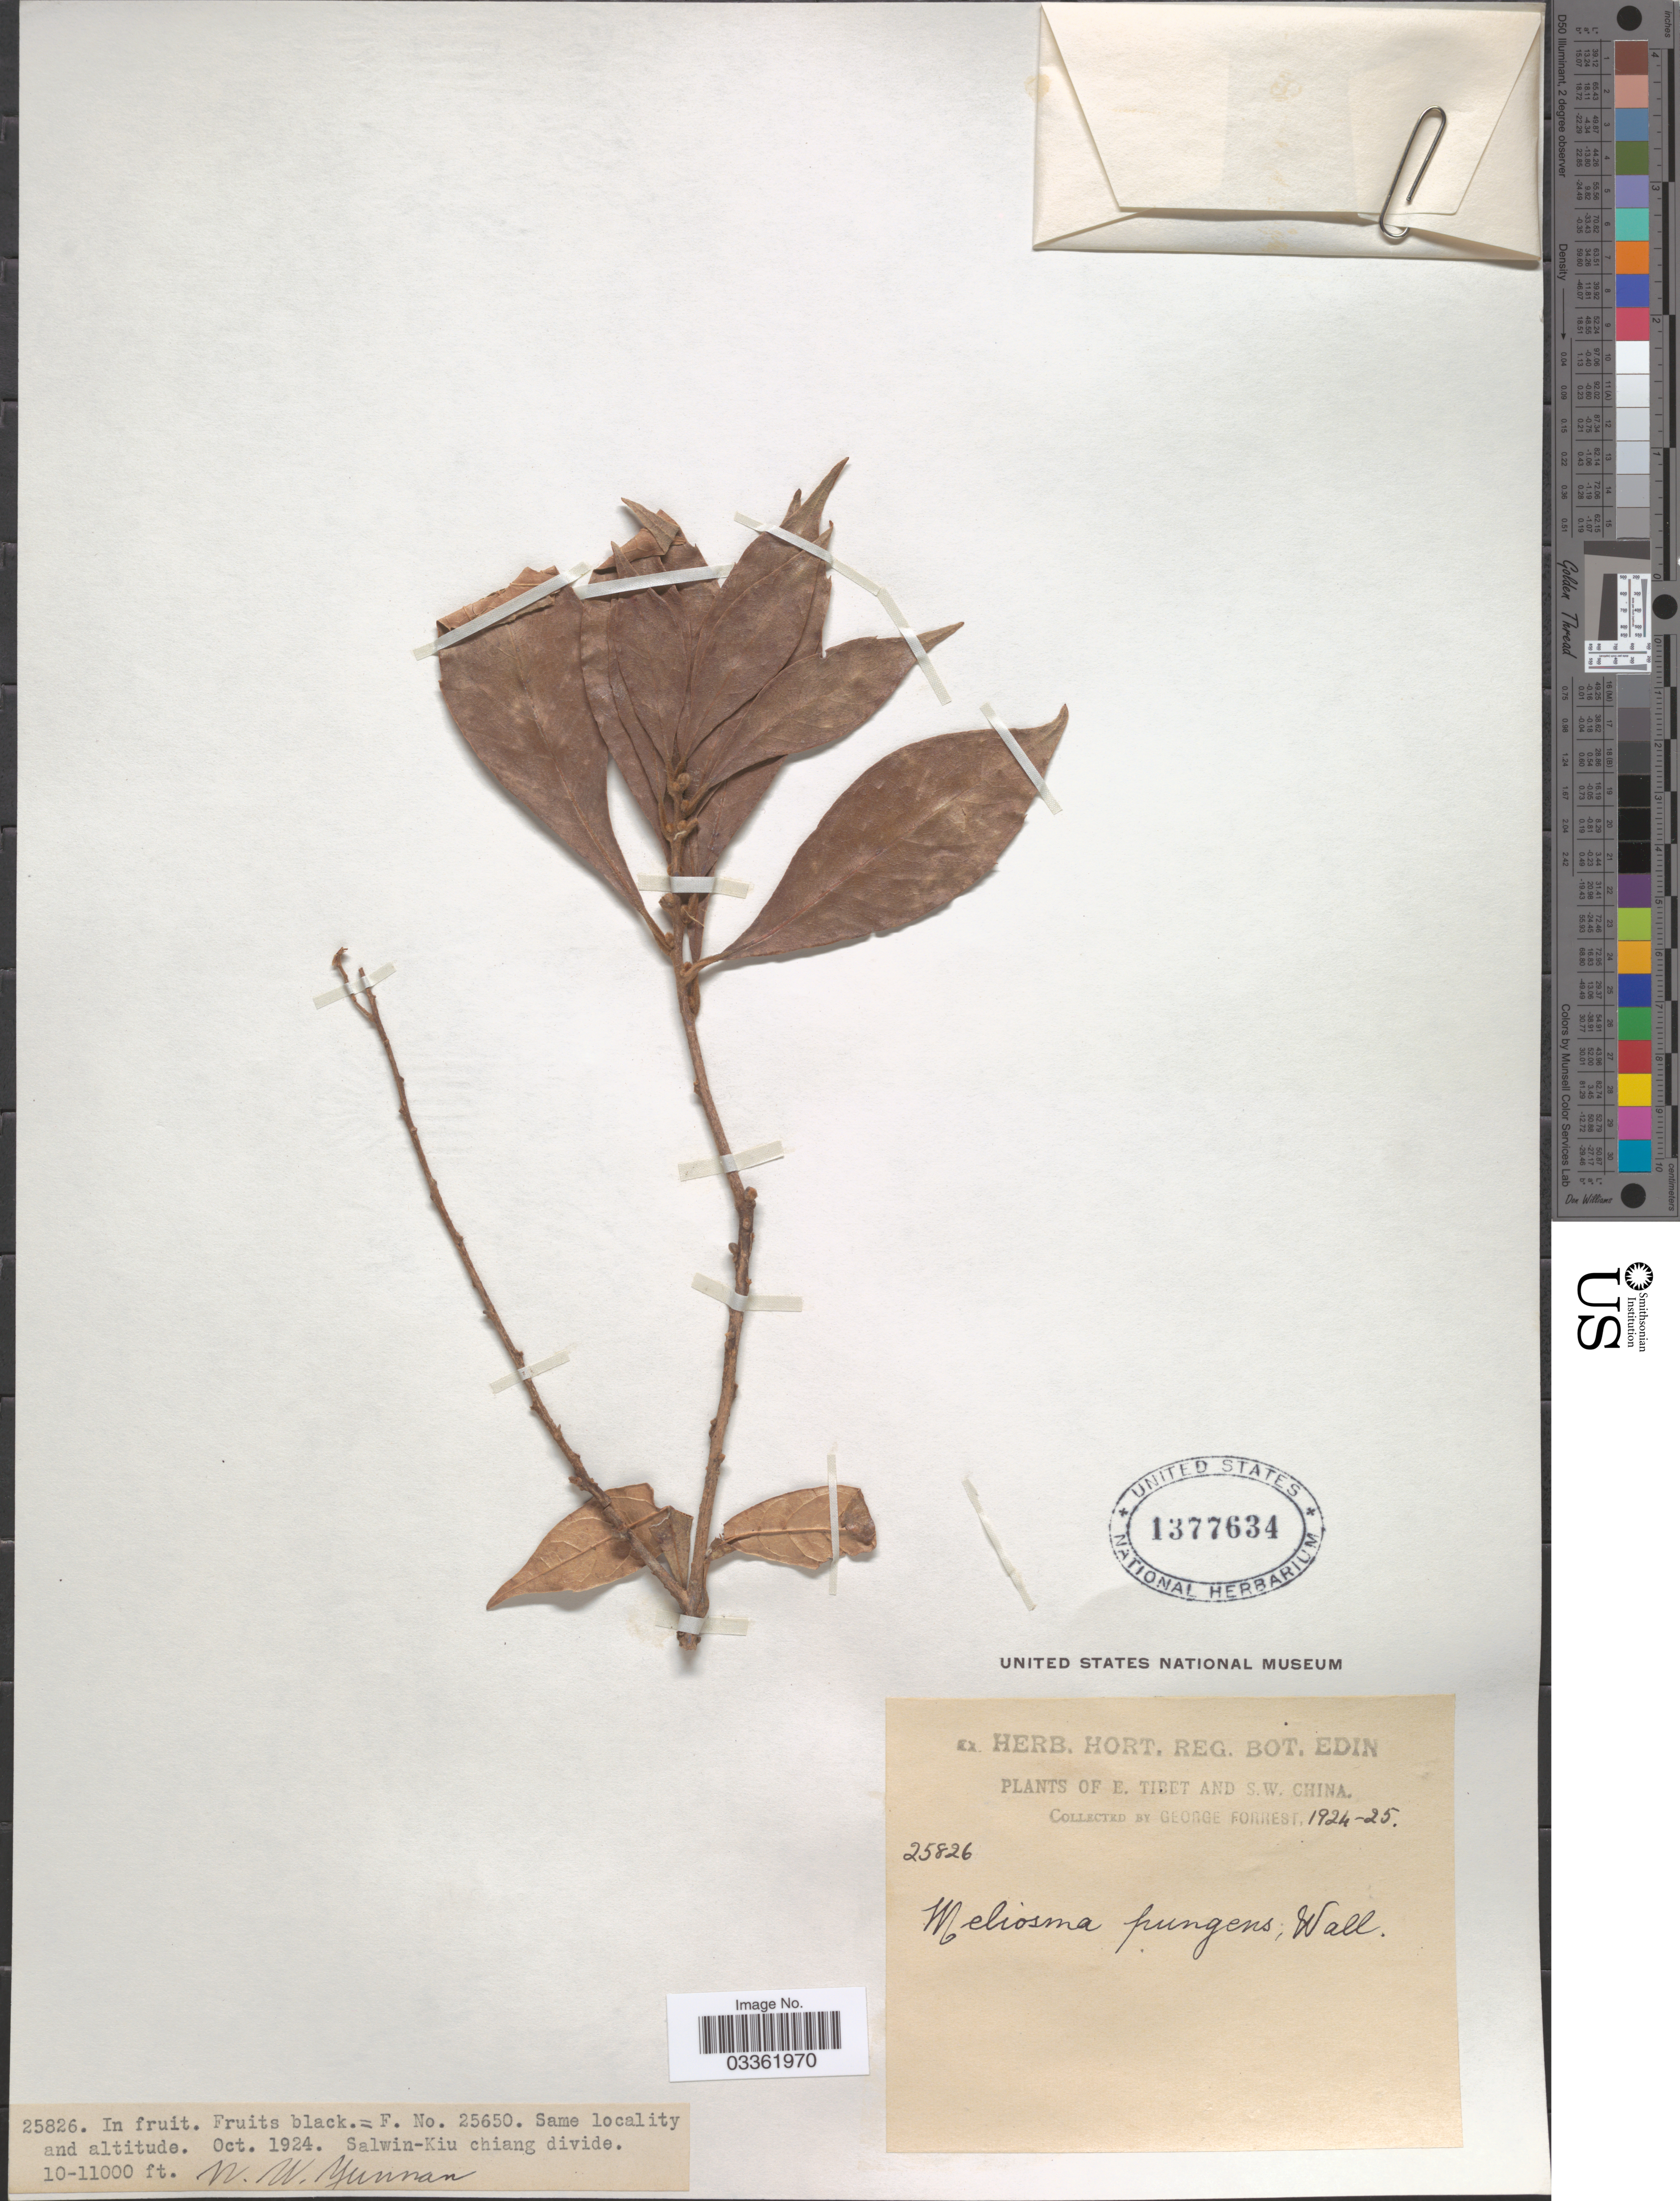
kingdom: Plantae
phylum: Tracheophyta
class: Magnoliopsida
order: Proteales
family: Sabiaceae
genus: Meliosma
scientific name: Meliosma yunnanensis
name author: Franch.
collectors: G. Forrest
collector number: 25826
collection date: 1924-10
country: China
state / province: Yunnan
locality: E. Tibet and S.W. China, Salwin-Kiu chiang divide, N.W. Yunnan.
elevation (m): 3048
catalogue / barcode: US 1377634